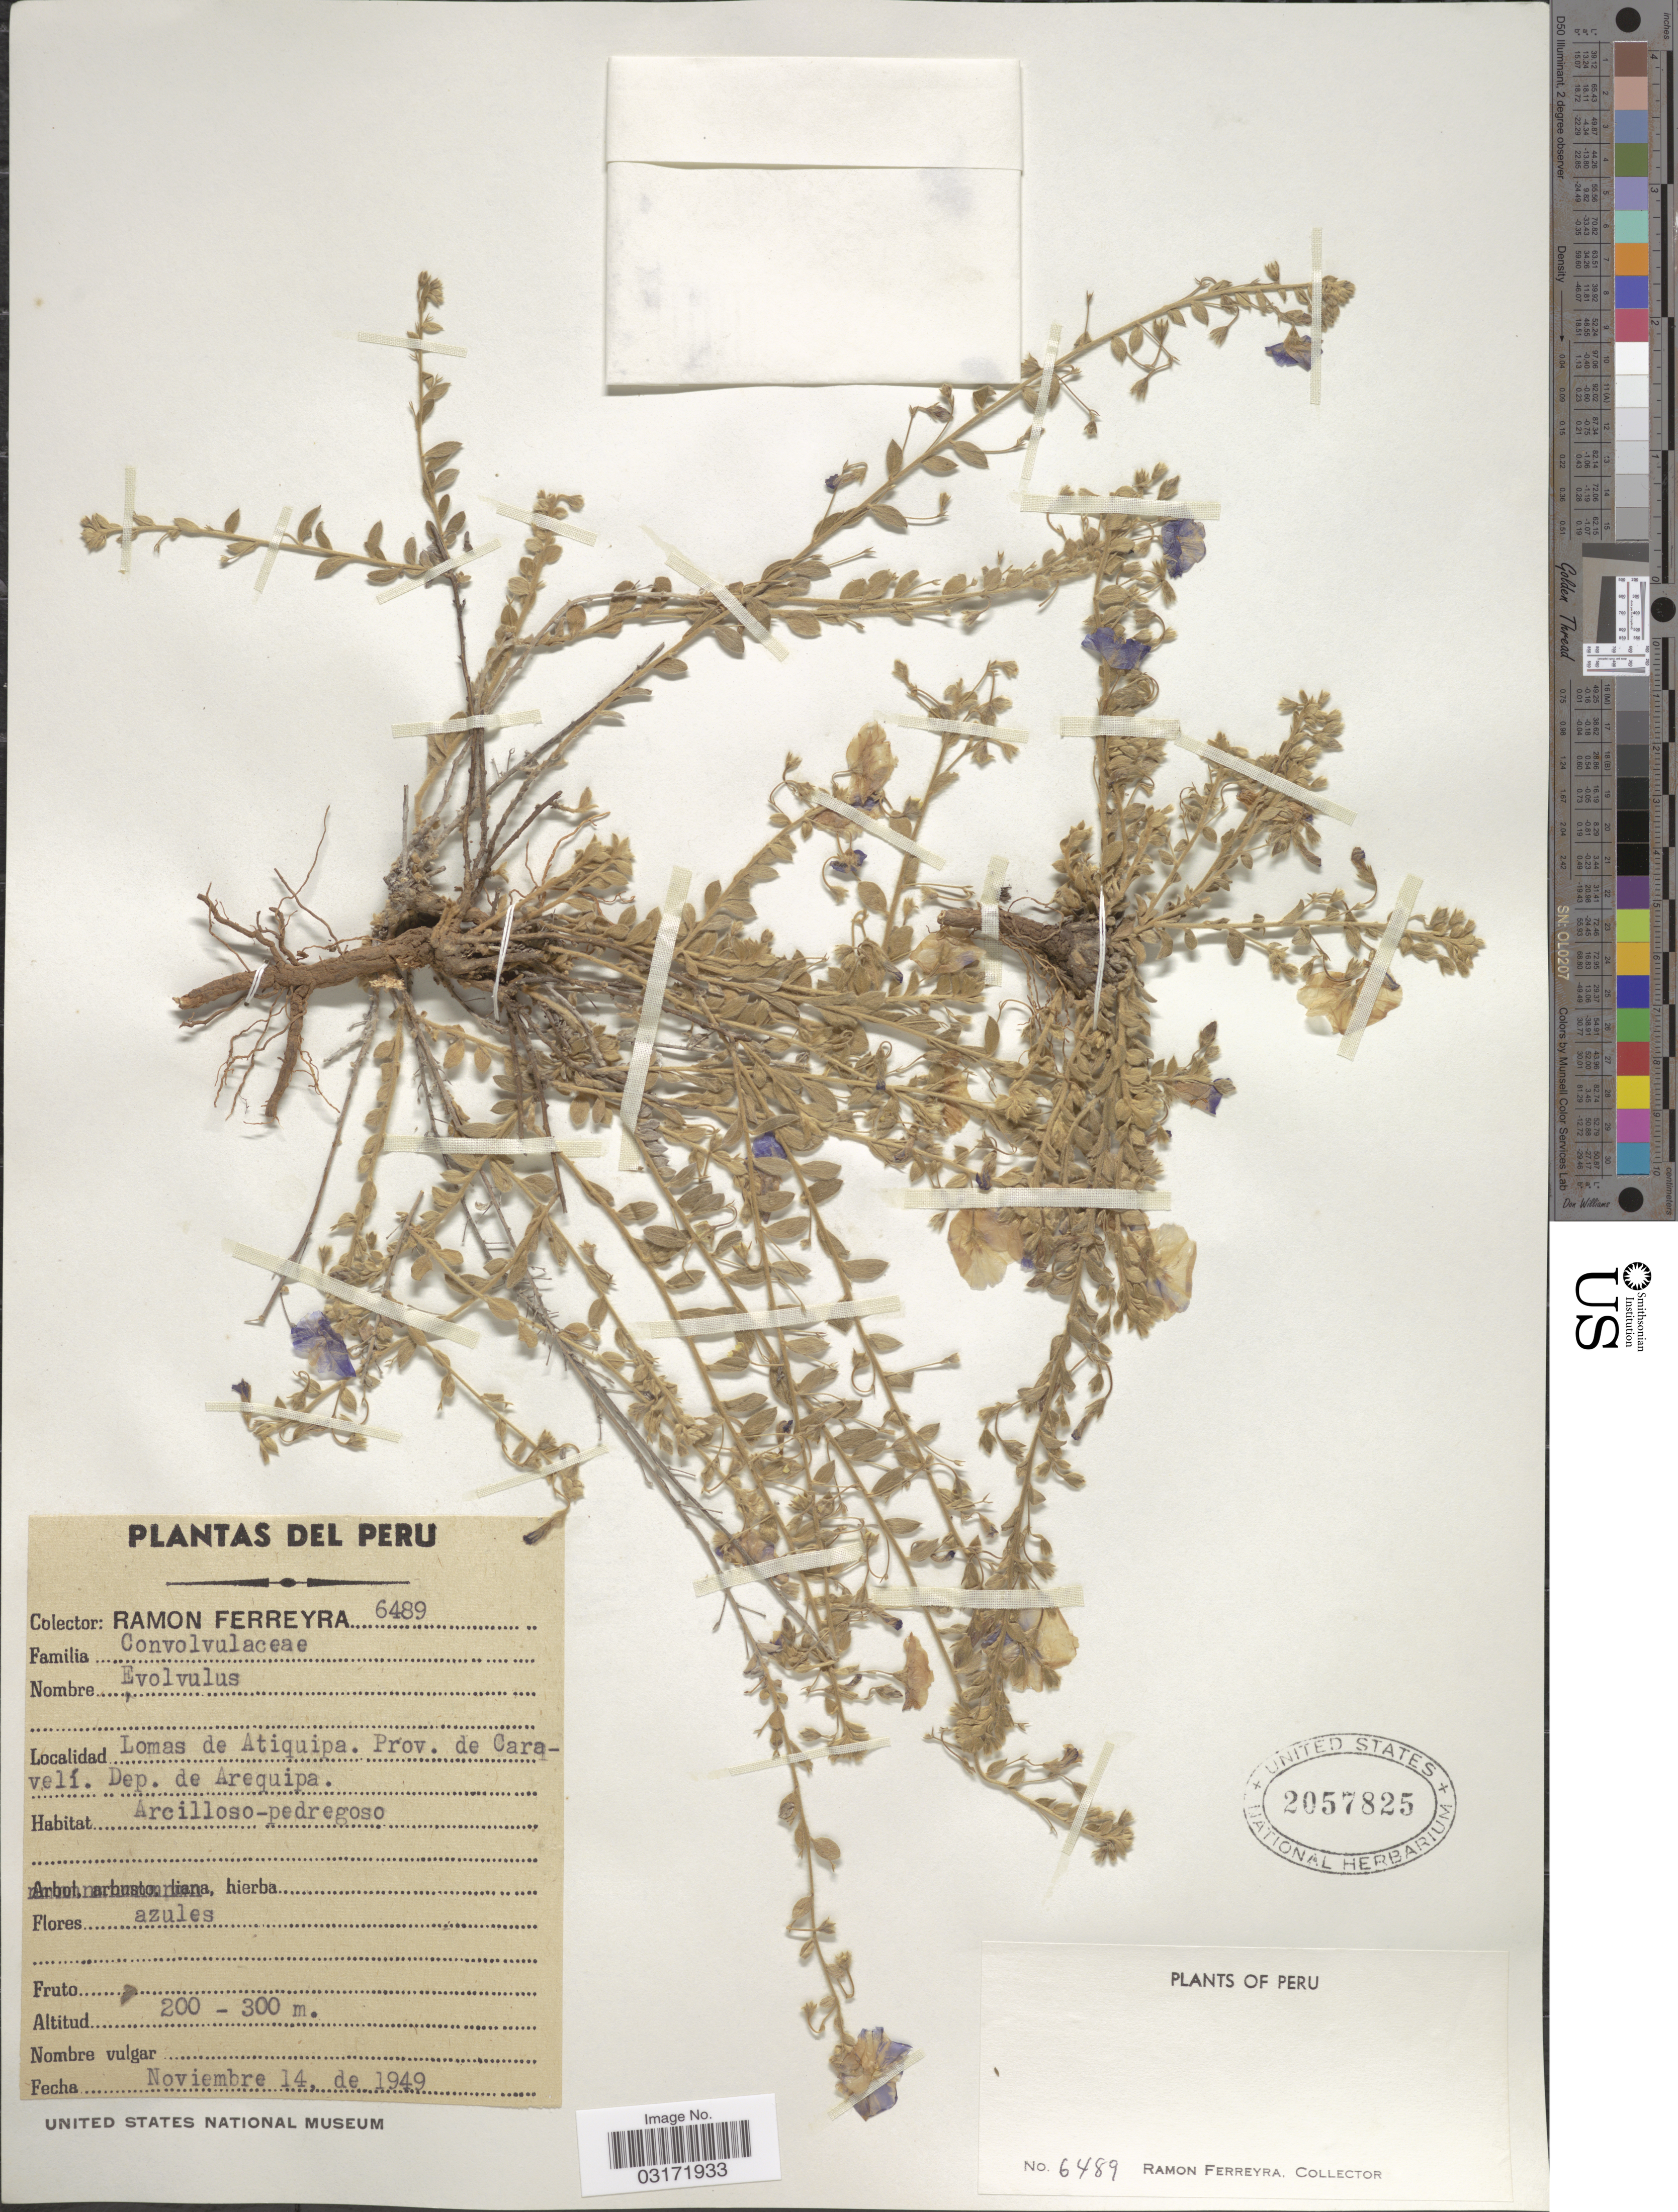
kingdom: Plantae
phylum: Tracheophyta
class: Magnoliopsida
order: Solanales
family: Convolvulaceae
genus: Evolvulus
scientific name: Evolvulus argyreus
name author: Choisy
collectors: R. A. Ferreyra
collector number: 6489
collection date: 1949-11-14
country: Peru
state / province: Arequipa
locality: Lomas de Atiquipa. Prov. de Caravelí. Dep. de Arequipa.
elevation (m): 200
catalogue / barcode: US 2057825